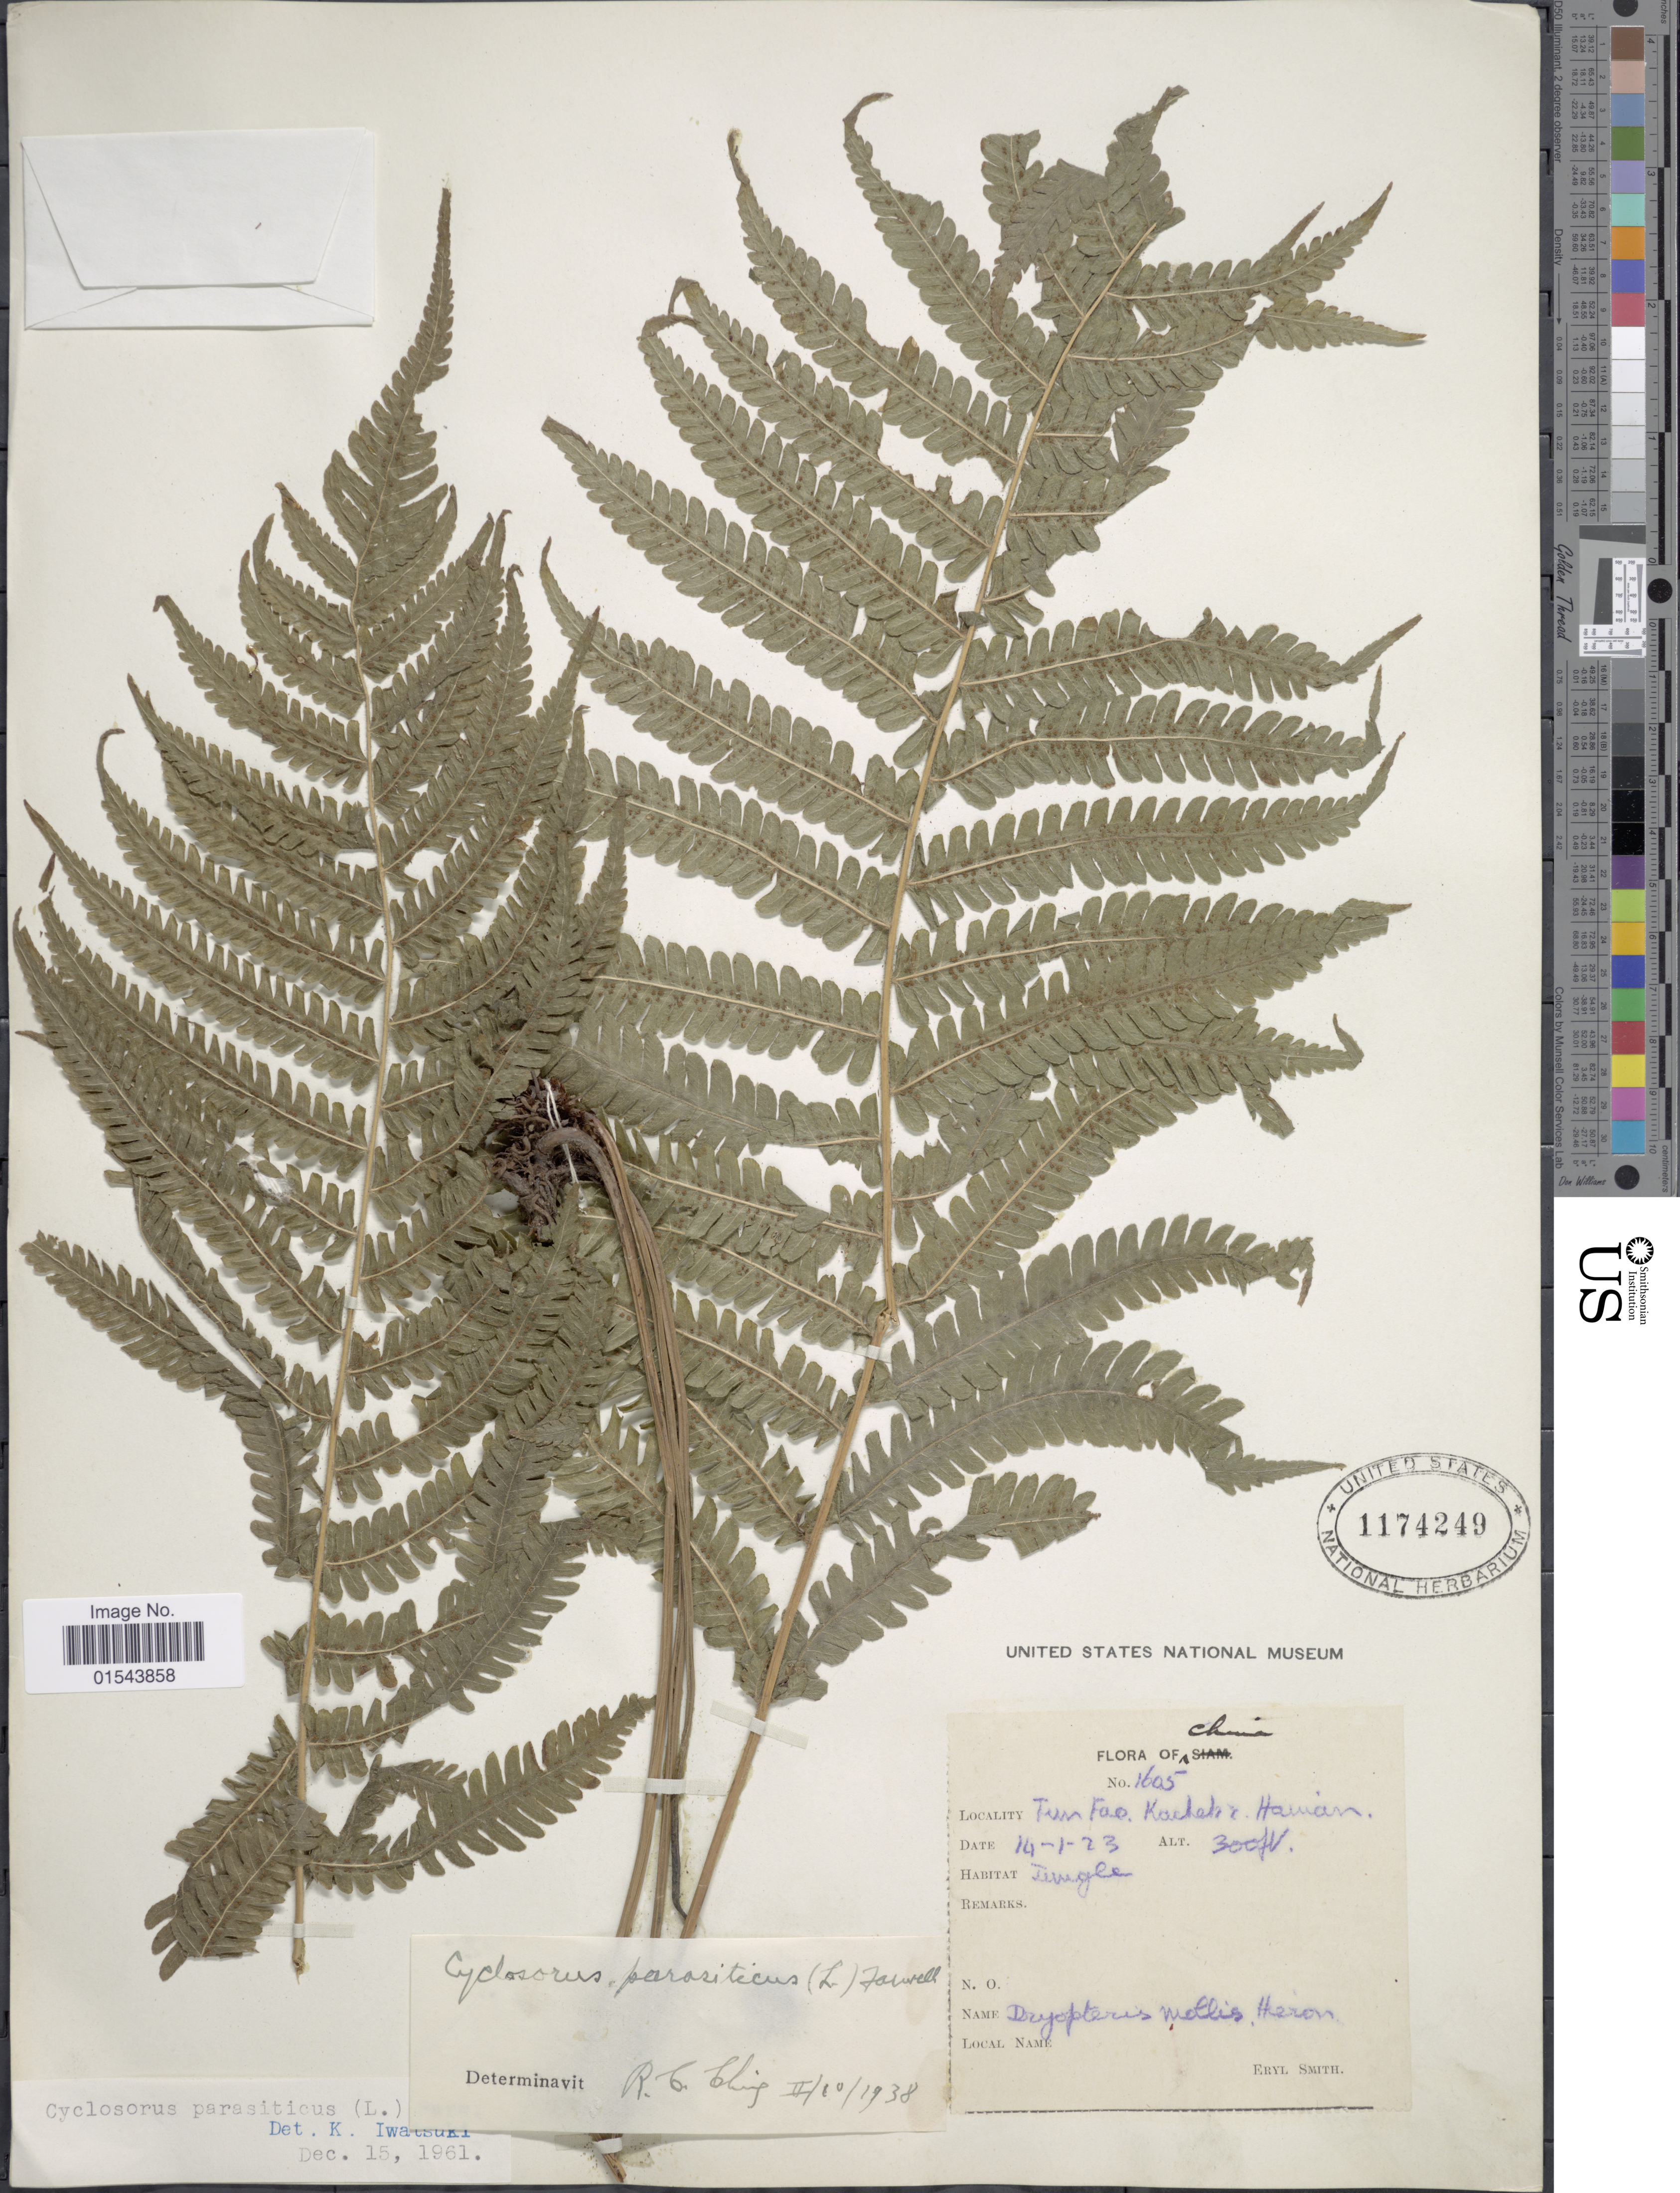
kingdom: Plantae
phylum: Tracheophyta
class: Polypodiopsida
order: Polypodiales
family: Thelypteridaceae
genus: Christella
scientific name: Christella parasitica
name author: (L.) H. Lév.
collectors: E. Smith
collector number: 1605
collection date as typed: Transcribed d/m/y: 14/1/23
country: China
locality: Fun Fao, Kachehr Hawain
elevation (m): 91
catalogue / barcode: US 1174249